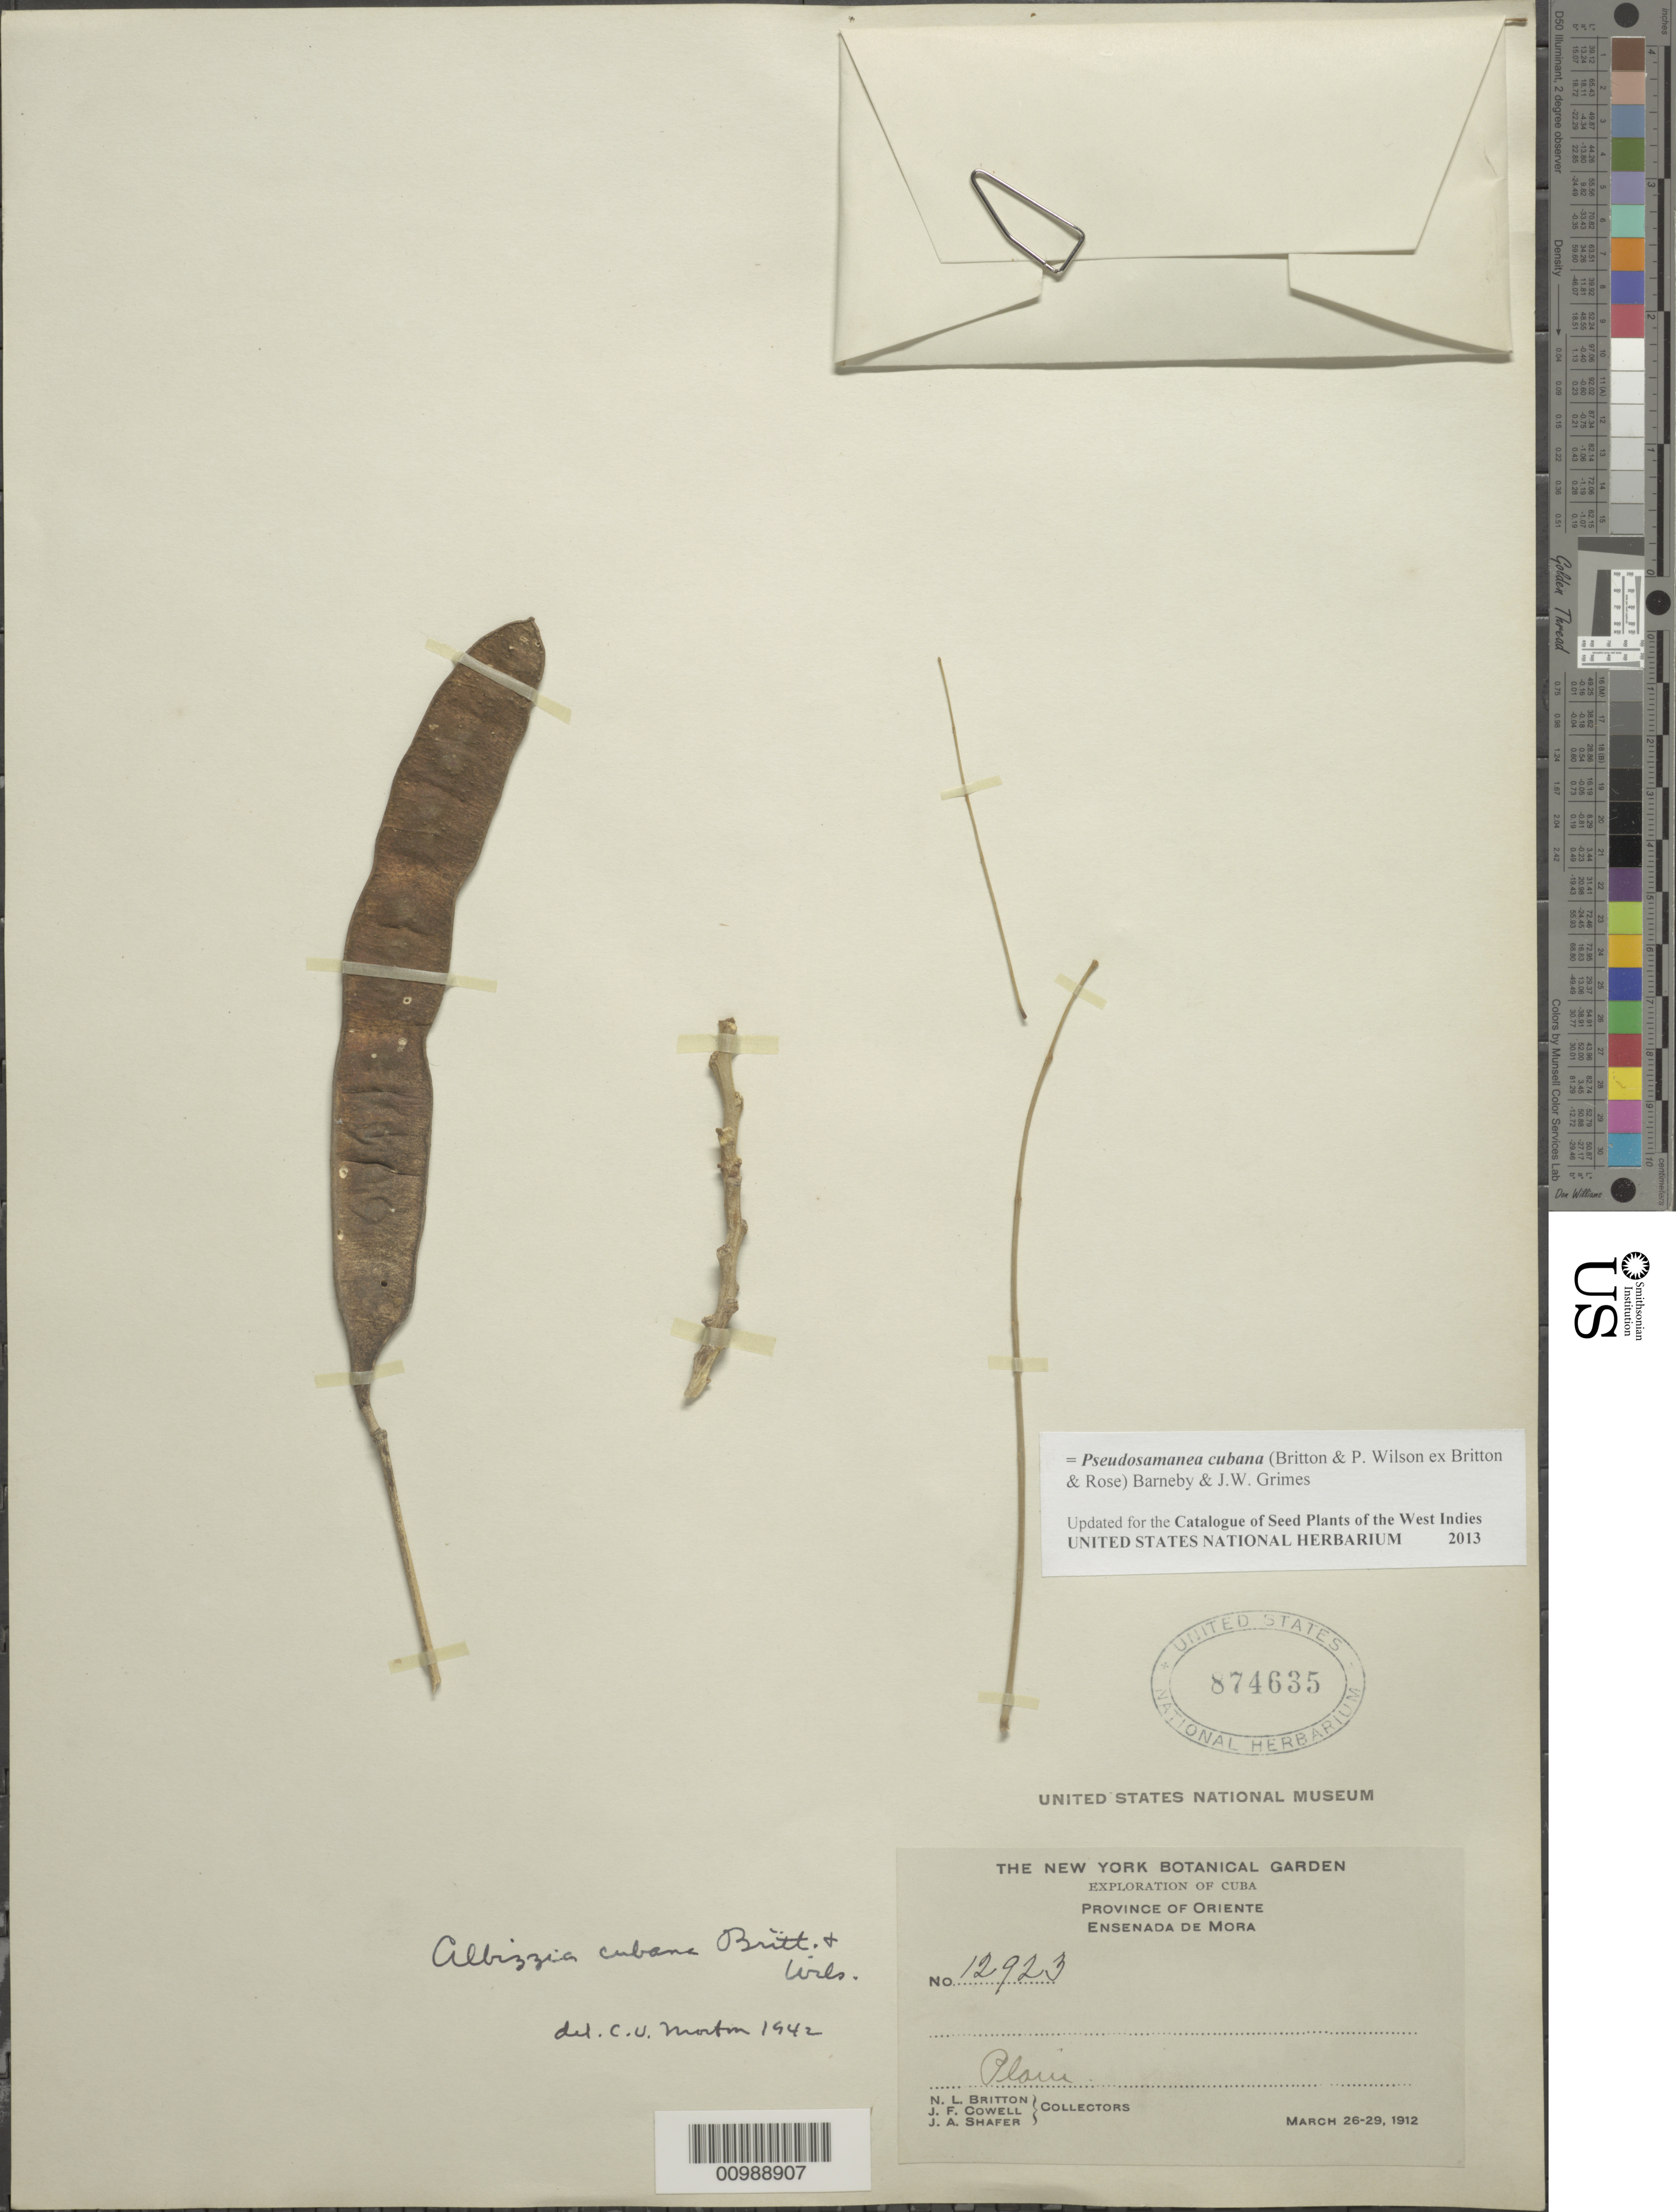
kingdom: Plantae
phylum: Tracheophyta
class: Magnoliopsida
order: Fabales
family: Fabaceae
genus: Pseudosamanea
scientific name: Pseudosamanea cubana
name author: (Britton & P. Wilson ex Britton & Rose) Barneby & J.W. Grimes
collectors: N. Britton, J. F. Cowell & J. A. Shafer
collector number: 12923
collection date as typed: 26 Mar 1912 to 29 Mar 1912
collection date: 1912-03-26/1912-03-29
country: Cuba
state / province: Oriente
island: Cuba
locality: Ensenada de Mora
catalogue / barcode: US 874635